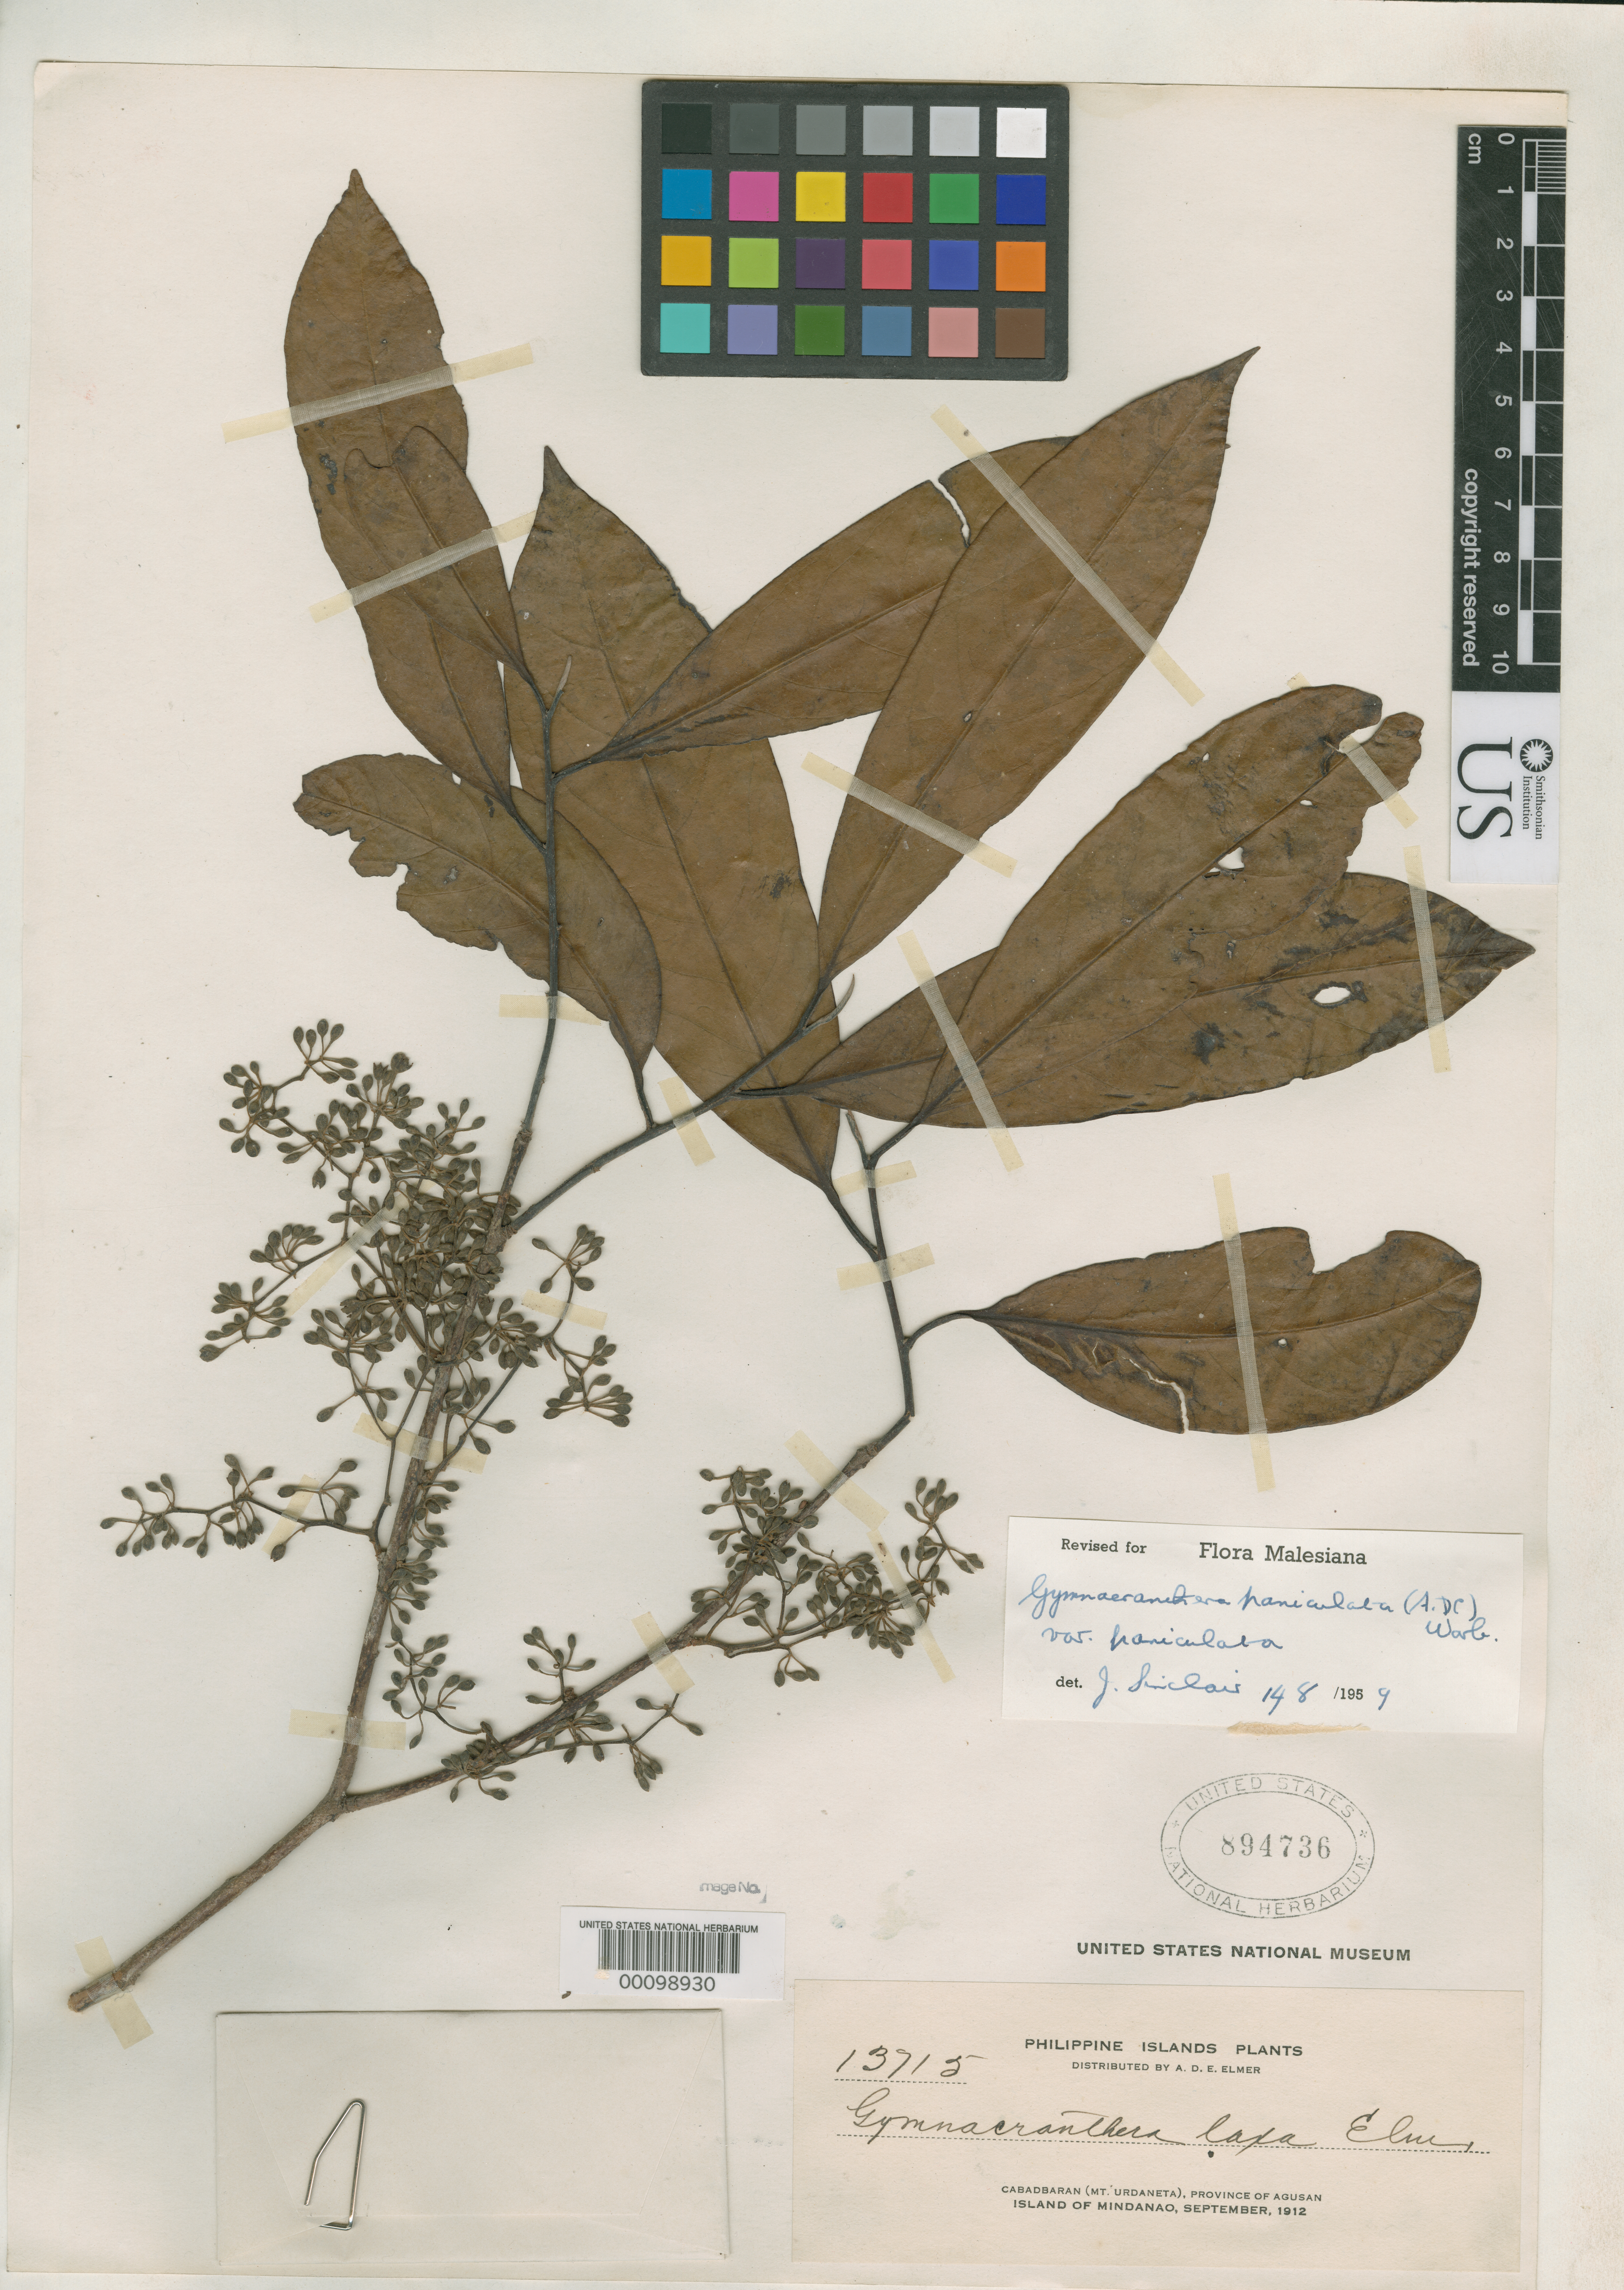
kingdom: Plantae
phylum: Tracheophyta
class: Magnoliopsida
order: Magnoliales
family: Myristicaceae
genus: Gymnacranthera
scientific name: Gymnacranthera laxa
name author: Elmer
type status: Isotype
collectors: A. D. E. Elmer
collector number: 13715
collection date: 1912-07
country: Philippines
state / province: Caraga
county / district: Agusan del Norte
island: Mindanao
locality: Cabadbaran (Mt. Urdaneta), province of Agusan, Island of Mindanao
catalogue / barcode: US 894736